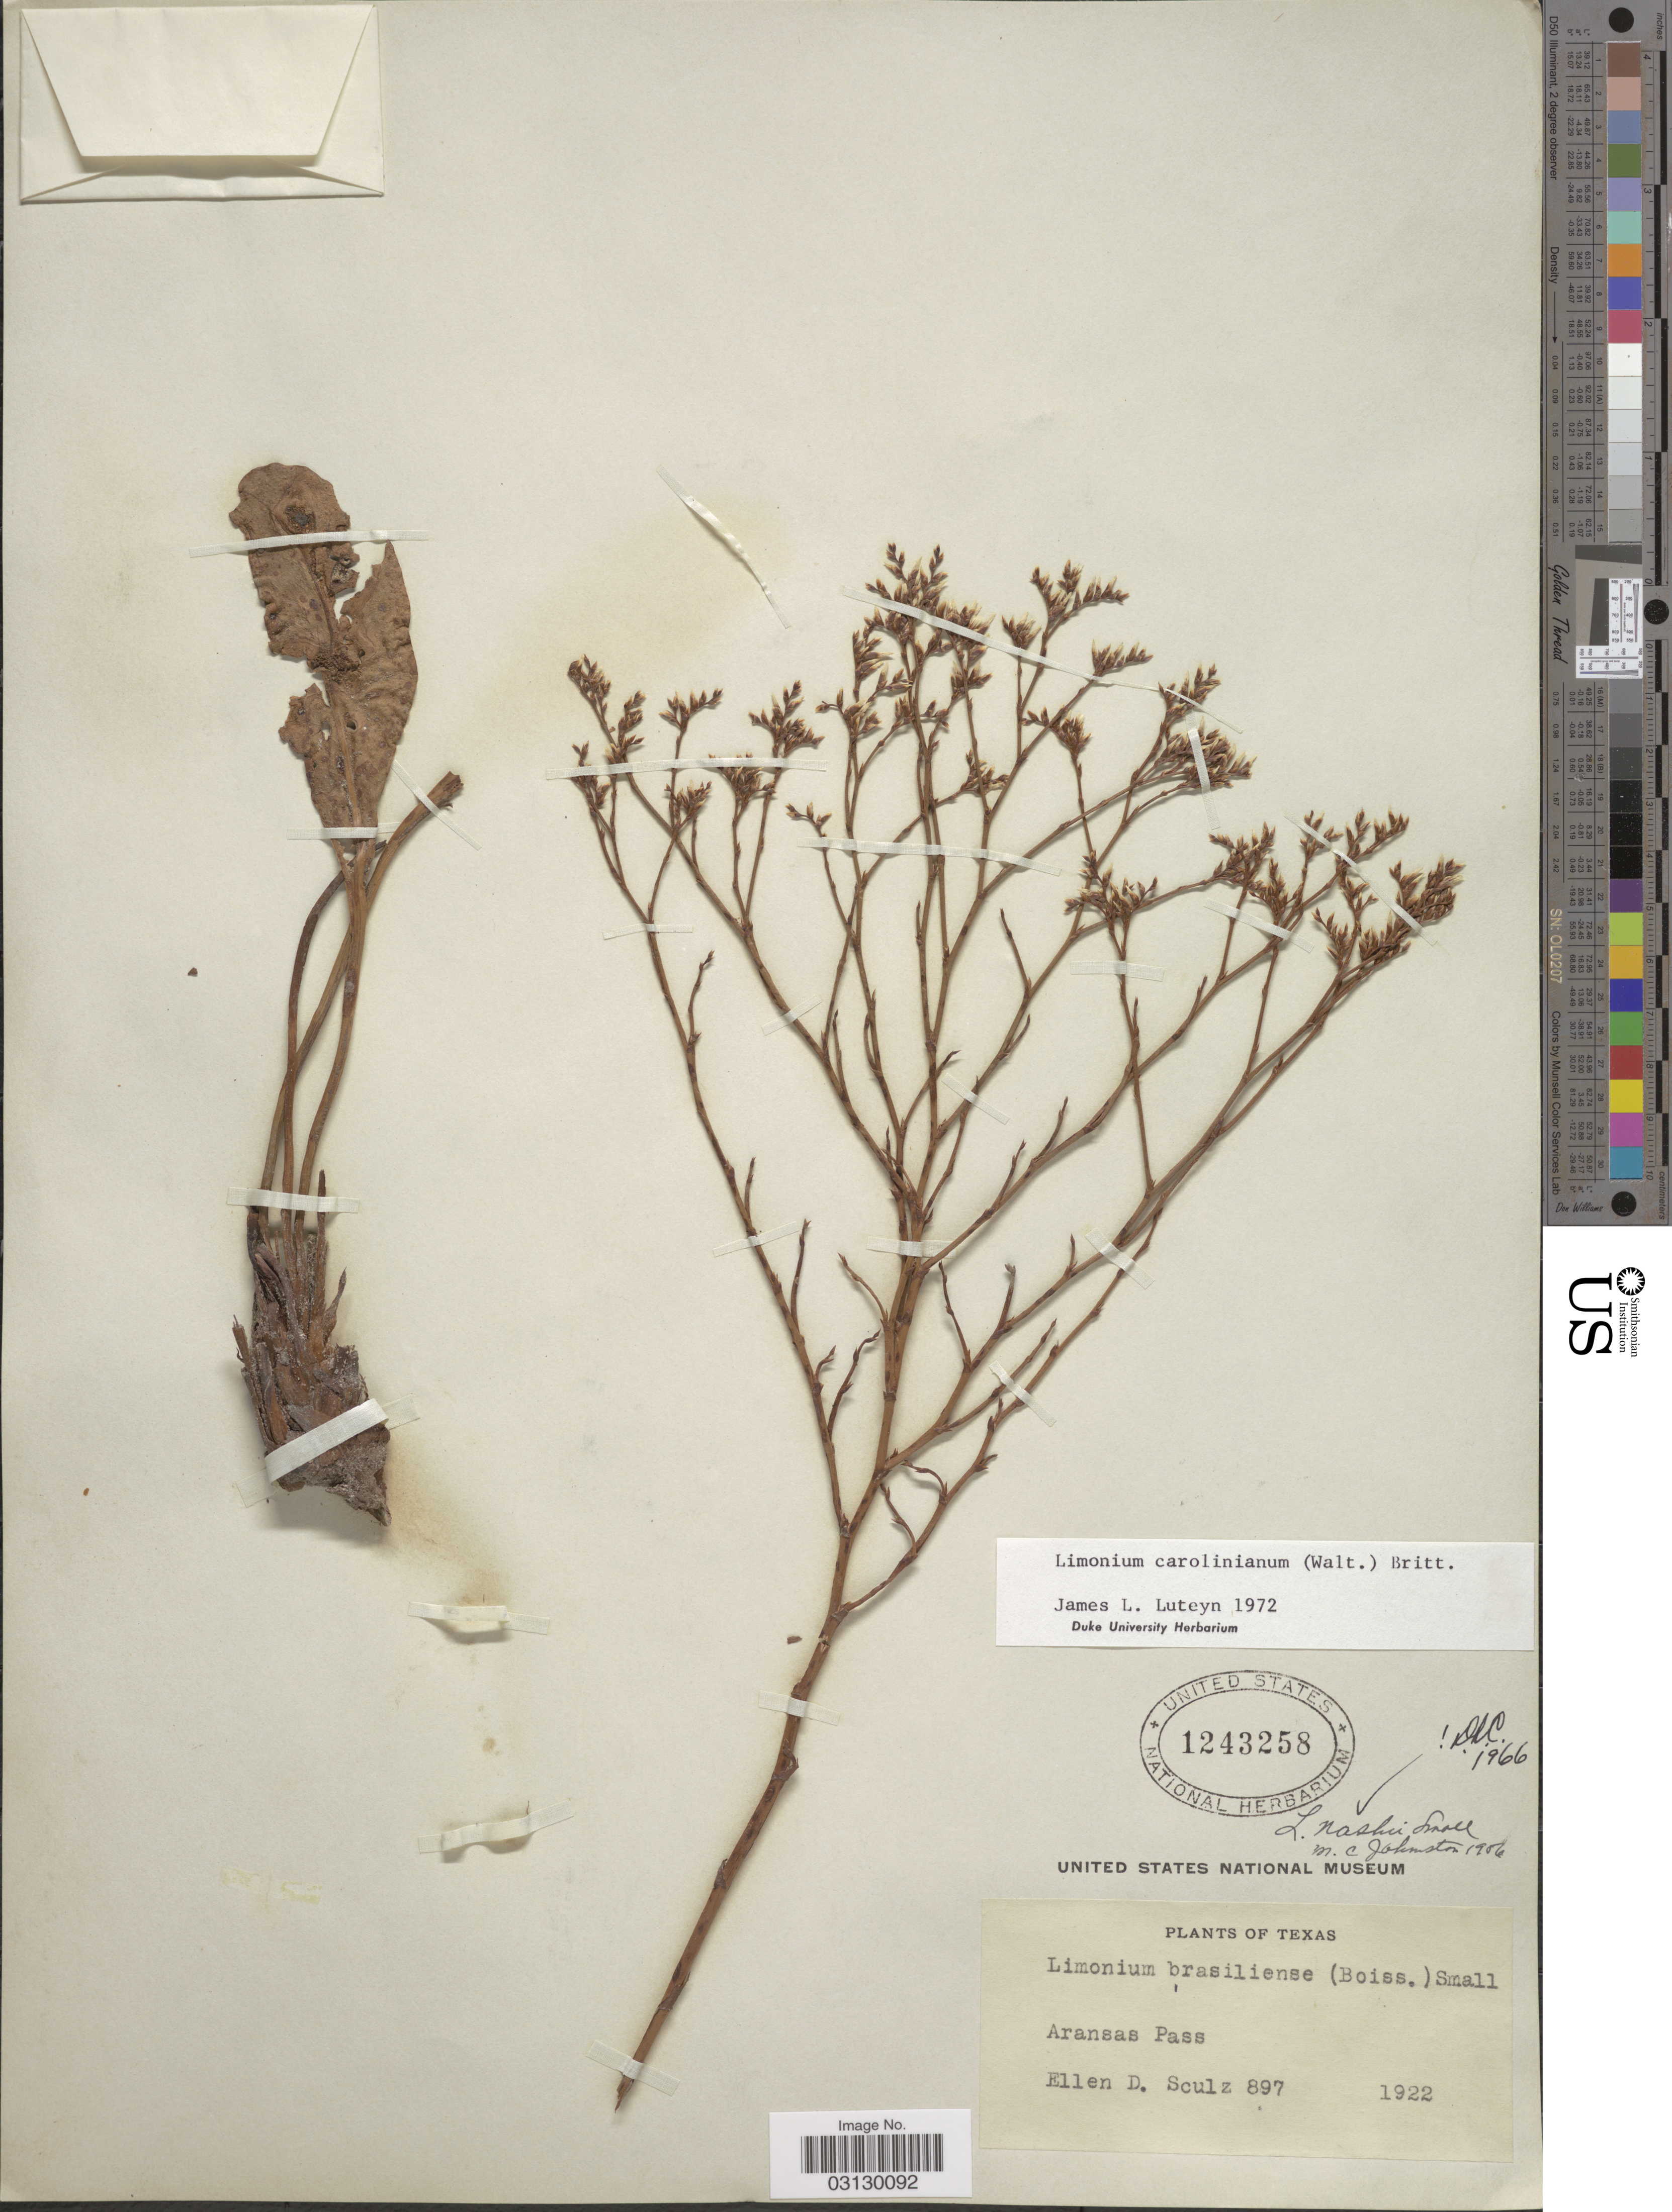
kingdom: Plantae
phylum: Tracheophyta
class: Magnoliopsida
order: Caryophyllales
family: Plumbaginaceae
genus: Limonium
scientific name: Limonium carolinianum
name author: (Walter) Britton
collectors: E. D. Schulz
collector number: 897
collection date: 1922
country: United States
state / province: Texas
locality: Aransas Pass.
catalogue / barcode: US 1243258